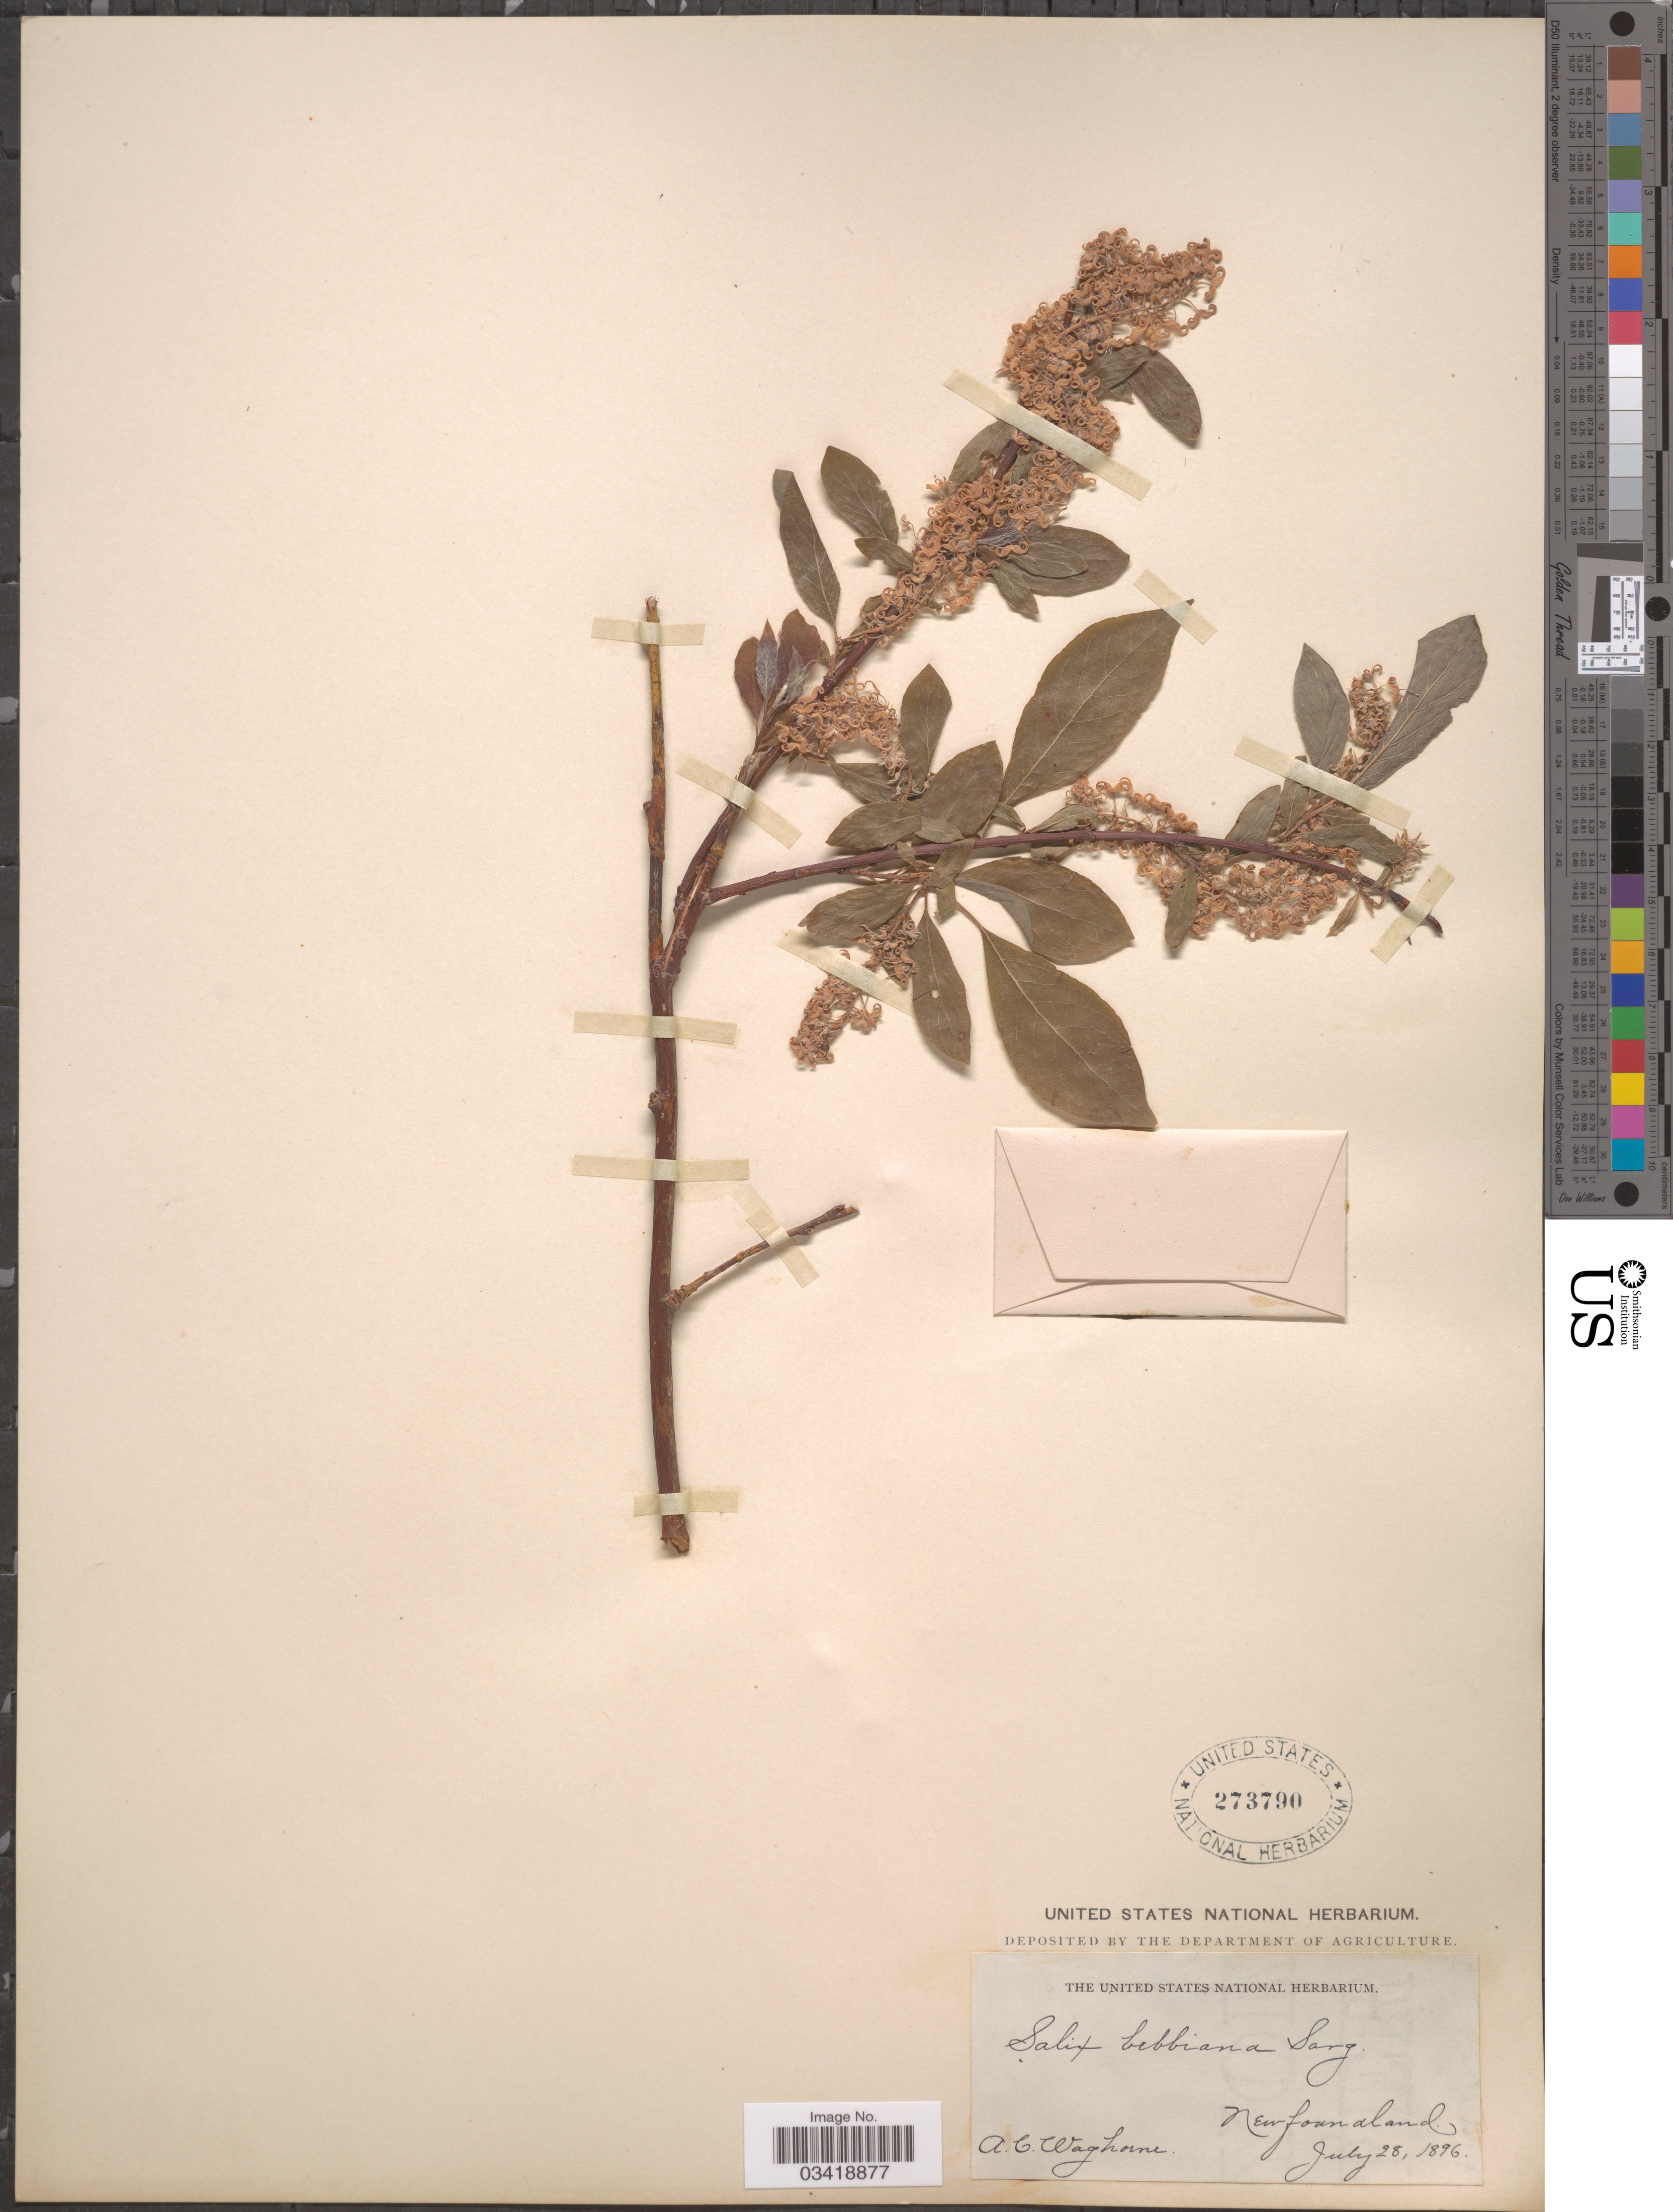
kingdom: Plantae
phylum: Tracheophyta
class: Magnoliopsida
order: Malpighiales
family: Salicaceae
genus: Salix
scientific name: Salix bebbiana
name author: Sarg.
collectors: A. Waghorne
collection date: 1896-07-28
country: Canada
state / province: Newfoundland and Labrador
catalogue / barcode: US 273790